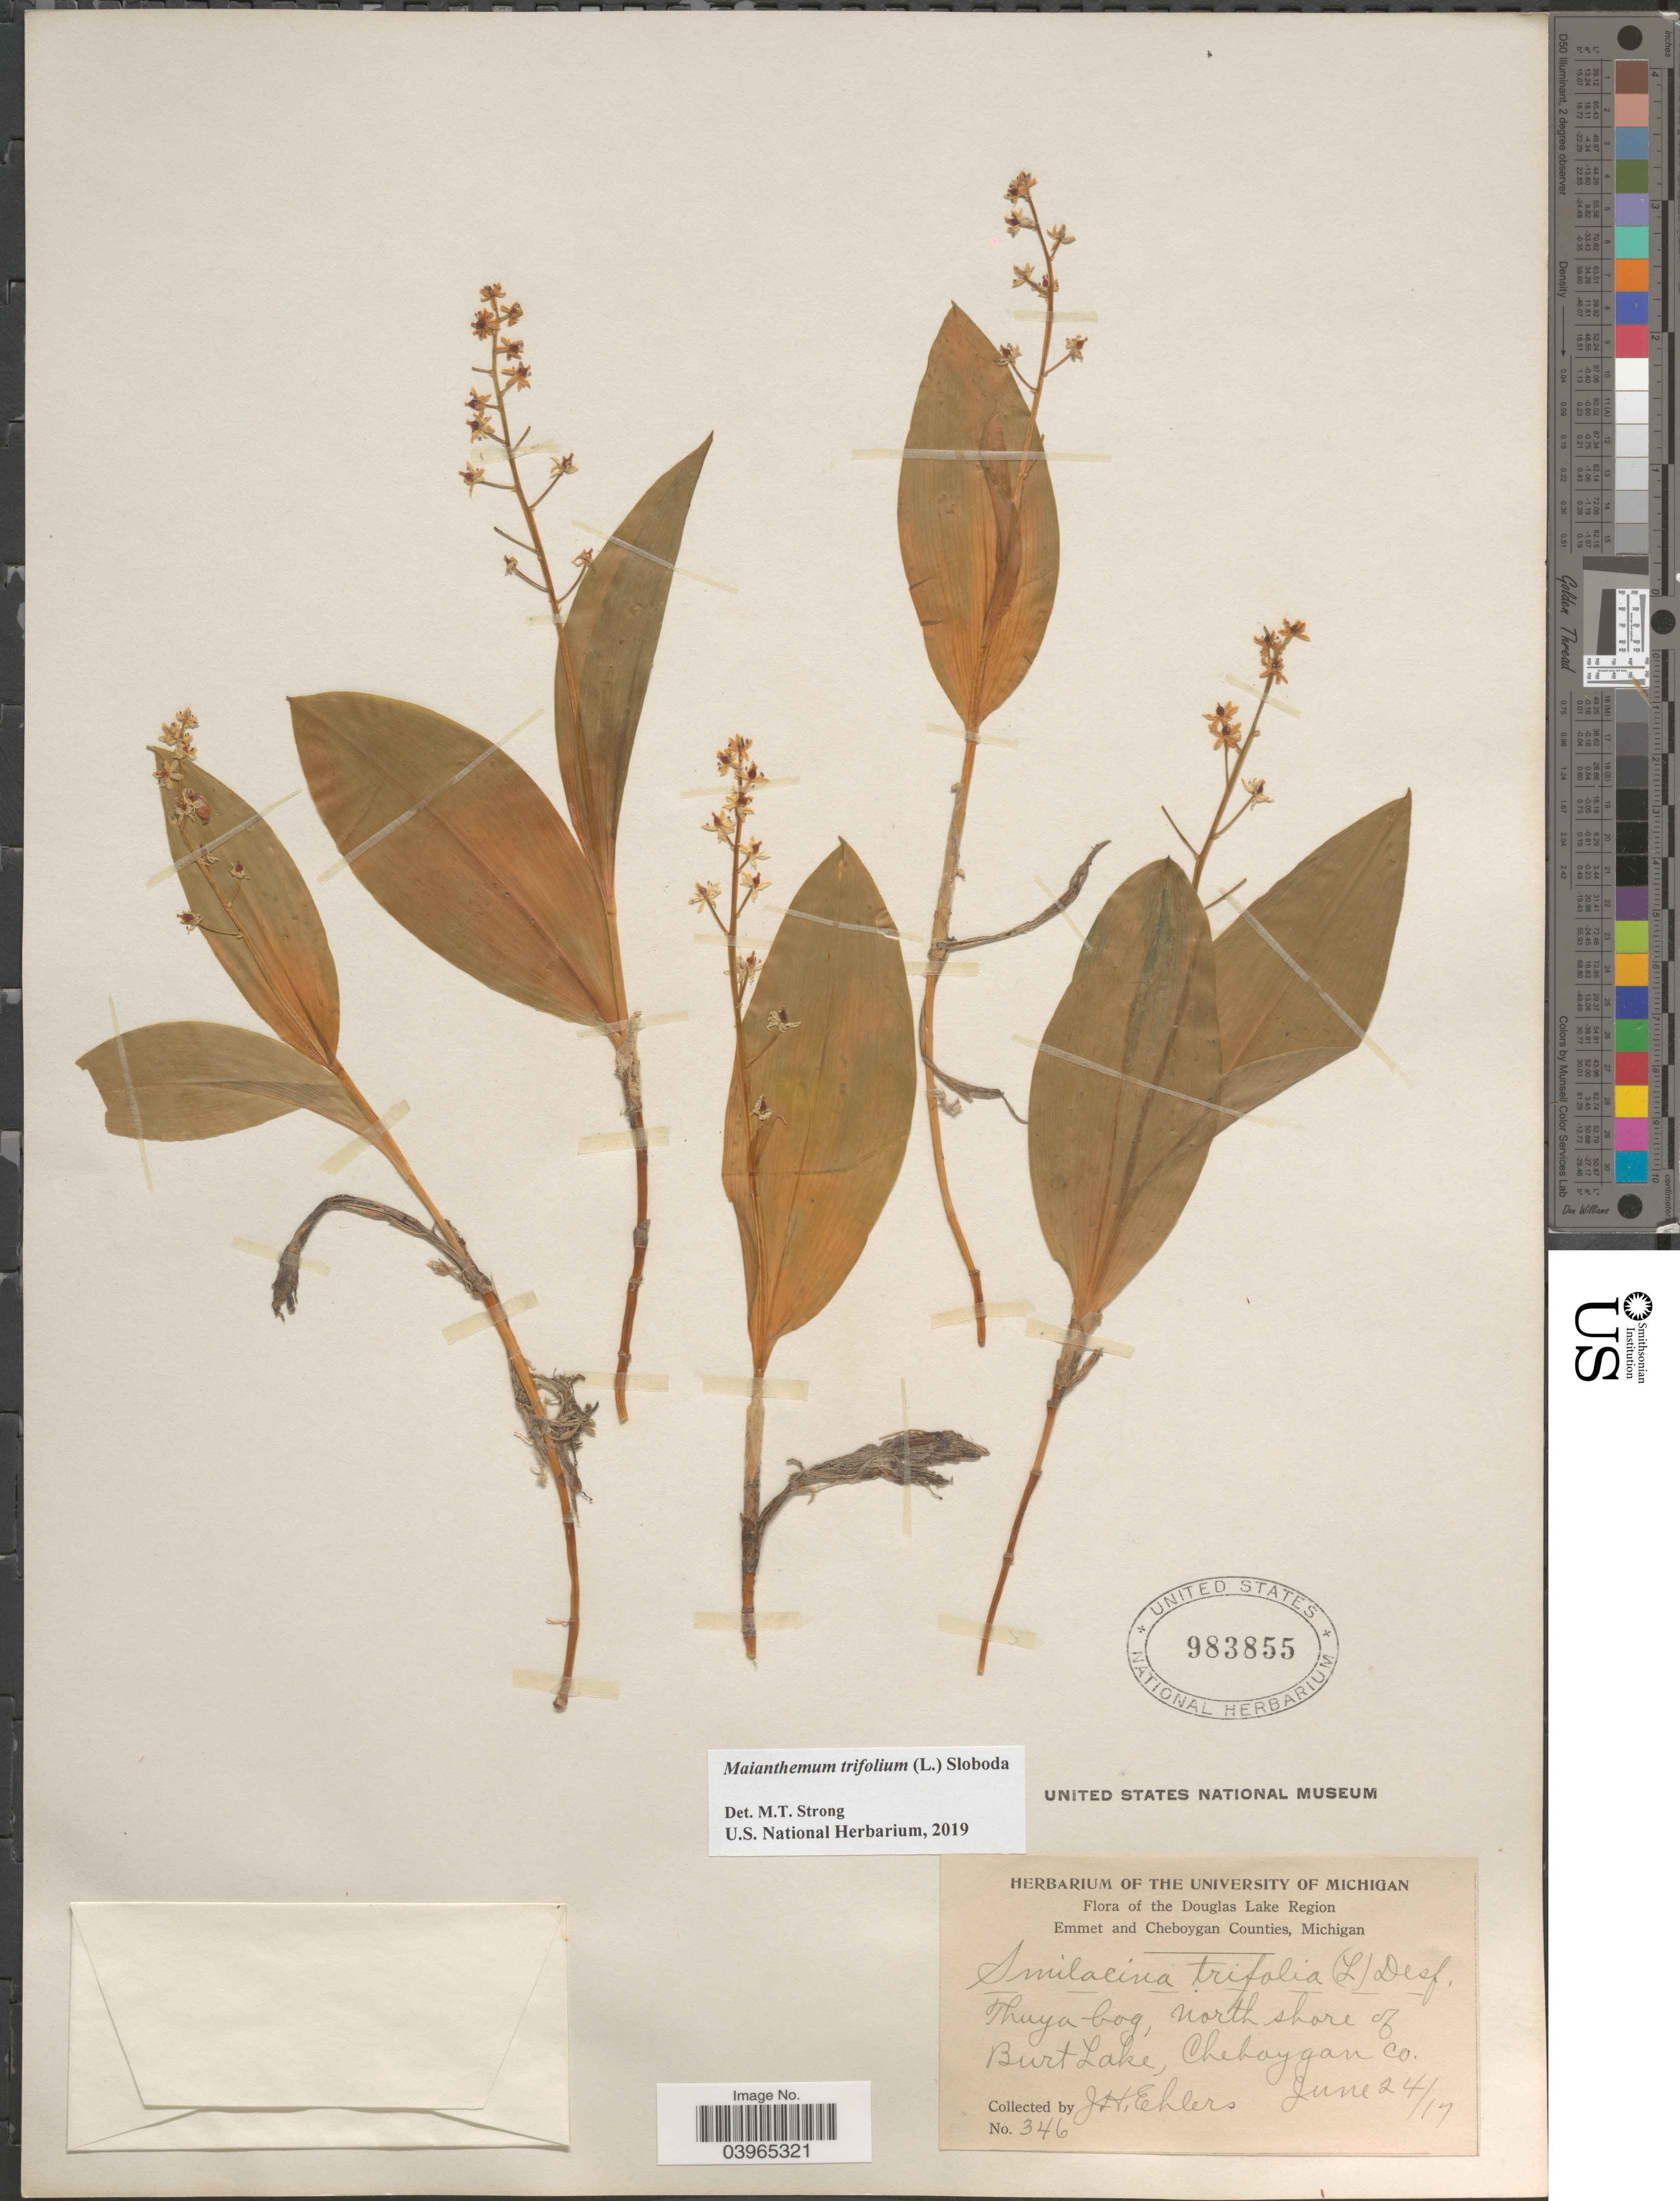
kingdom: Plantae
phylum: Tracheophyta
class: Liliopsida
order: Asparagales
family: Asparagaceae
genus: Maianthemum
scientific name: Maianthemum trifolium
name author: (L.) Sloboda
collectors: J. H. Ehlers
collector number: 346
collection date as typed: Transcribed d/m/y: 24/6/17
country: United States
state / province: Michigan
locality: Douglas Lake Region. Emmet and Cheboygan Counties. Thuya bog, north shore of Burt Lake, Cheboygan Co.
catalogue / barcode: US 983855